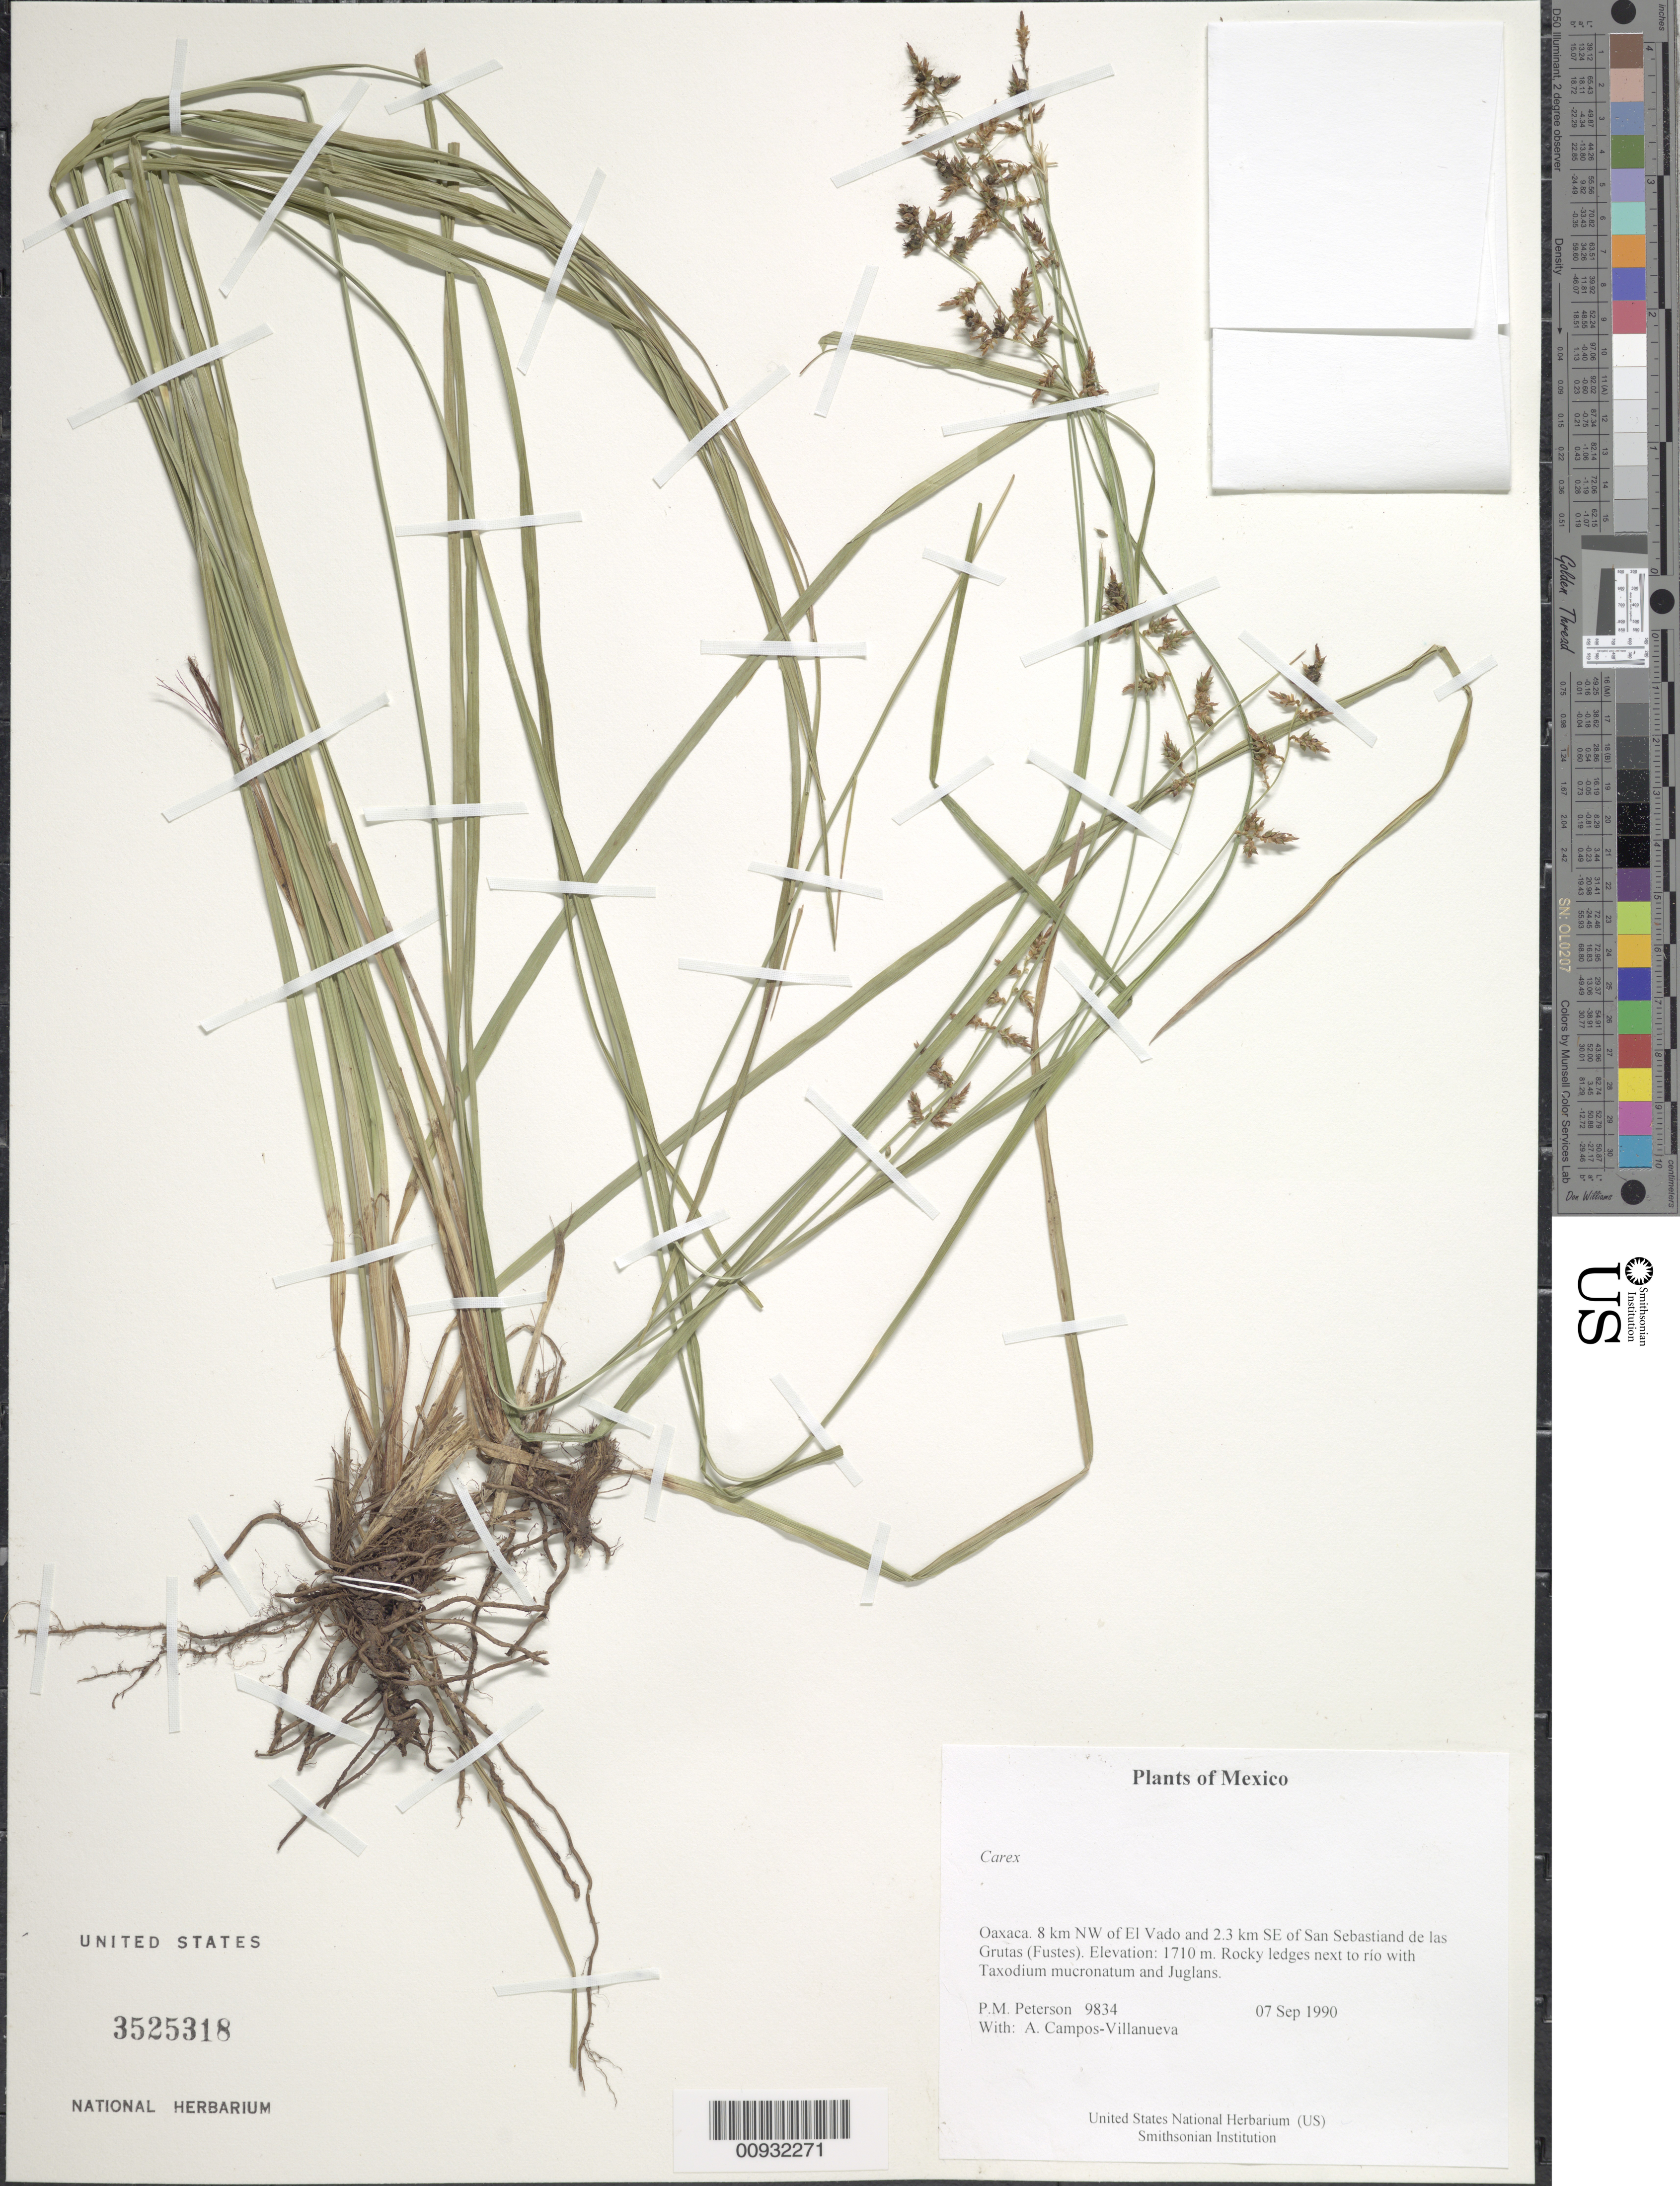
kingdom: Plantae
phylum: Tracheophyta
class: Liliopsida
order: Poales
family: Cyperaceae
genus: Carex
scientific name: Carex sp.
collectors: P. M. Peterson & A. Campos-Villanueva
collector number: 09834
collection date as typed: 07 Sep 1990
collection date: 1990-09-07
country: Mexico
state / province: Oaxaca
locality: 8 km NW of El Vado and 2.3 km SE of San Sebastiand de las Grutas (Fustes).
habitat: Rocky ledges next to río with Taxodium mucronatum and Juglans.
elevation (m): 1710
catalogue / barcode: US 3525318